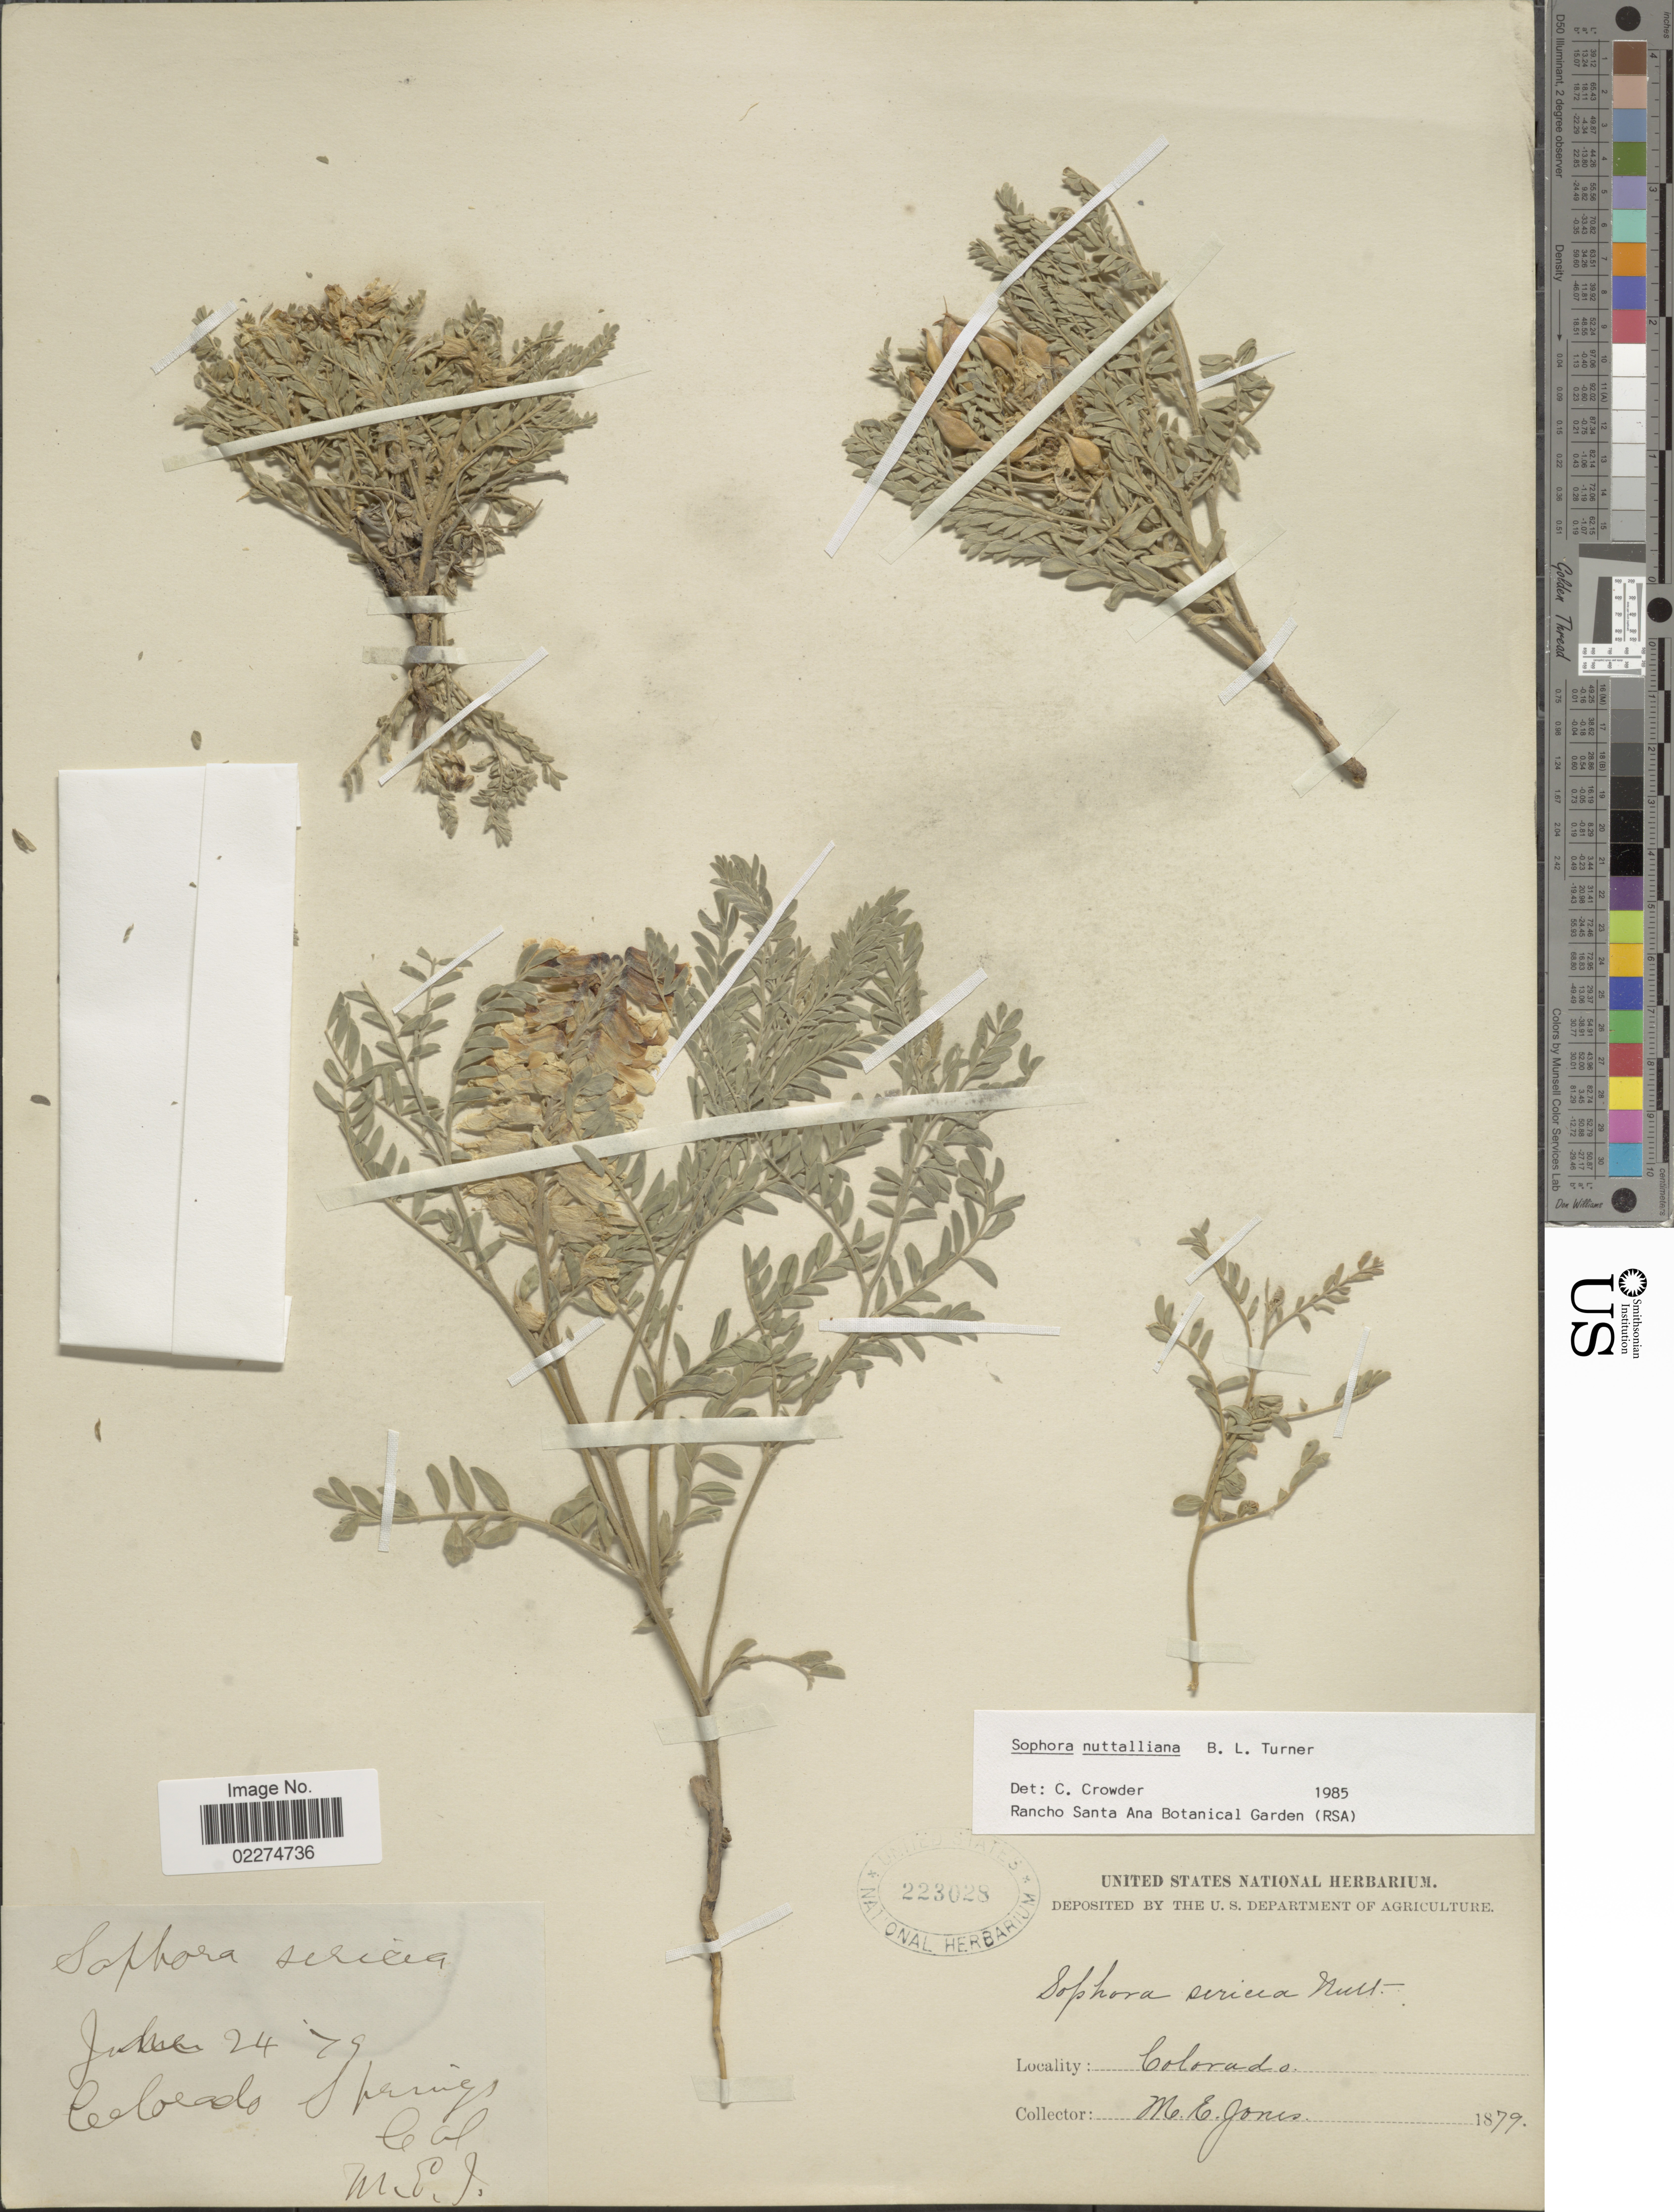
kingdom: Plantae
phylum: Tracheophyta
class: Magnoliopsida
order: Fabales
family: Fabaceae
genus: Sophora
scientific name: Sophora nuttalliana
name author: B.L. Turner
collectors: M. E. Jones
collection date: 1879-07-24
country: United States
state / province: Colorado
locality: Colorado Springs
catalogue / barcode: US 223028